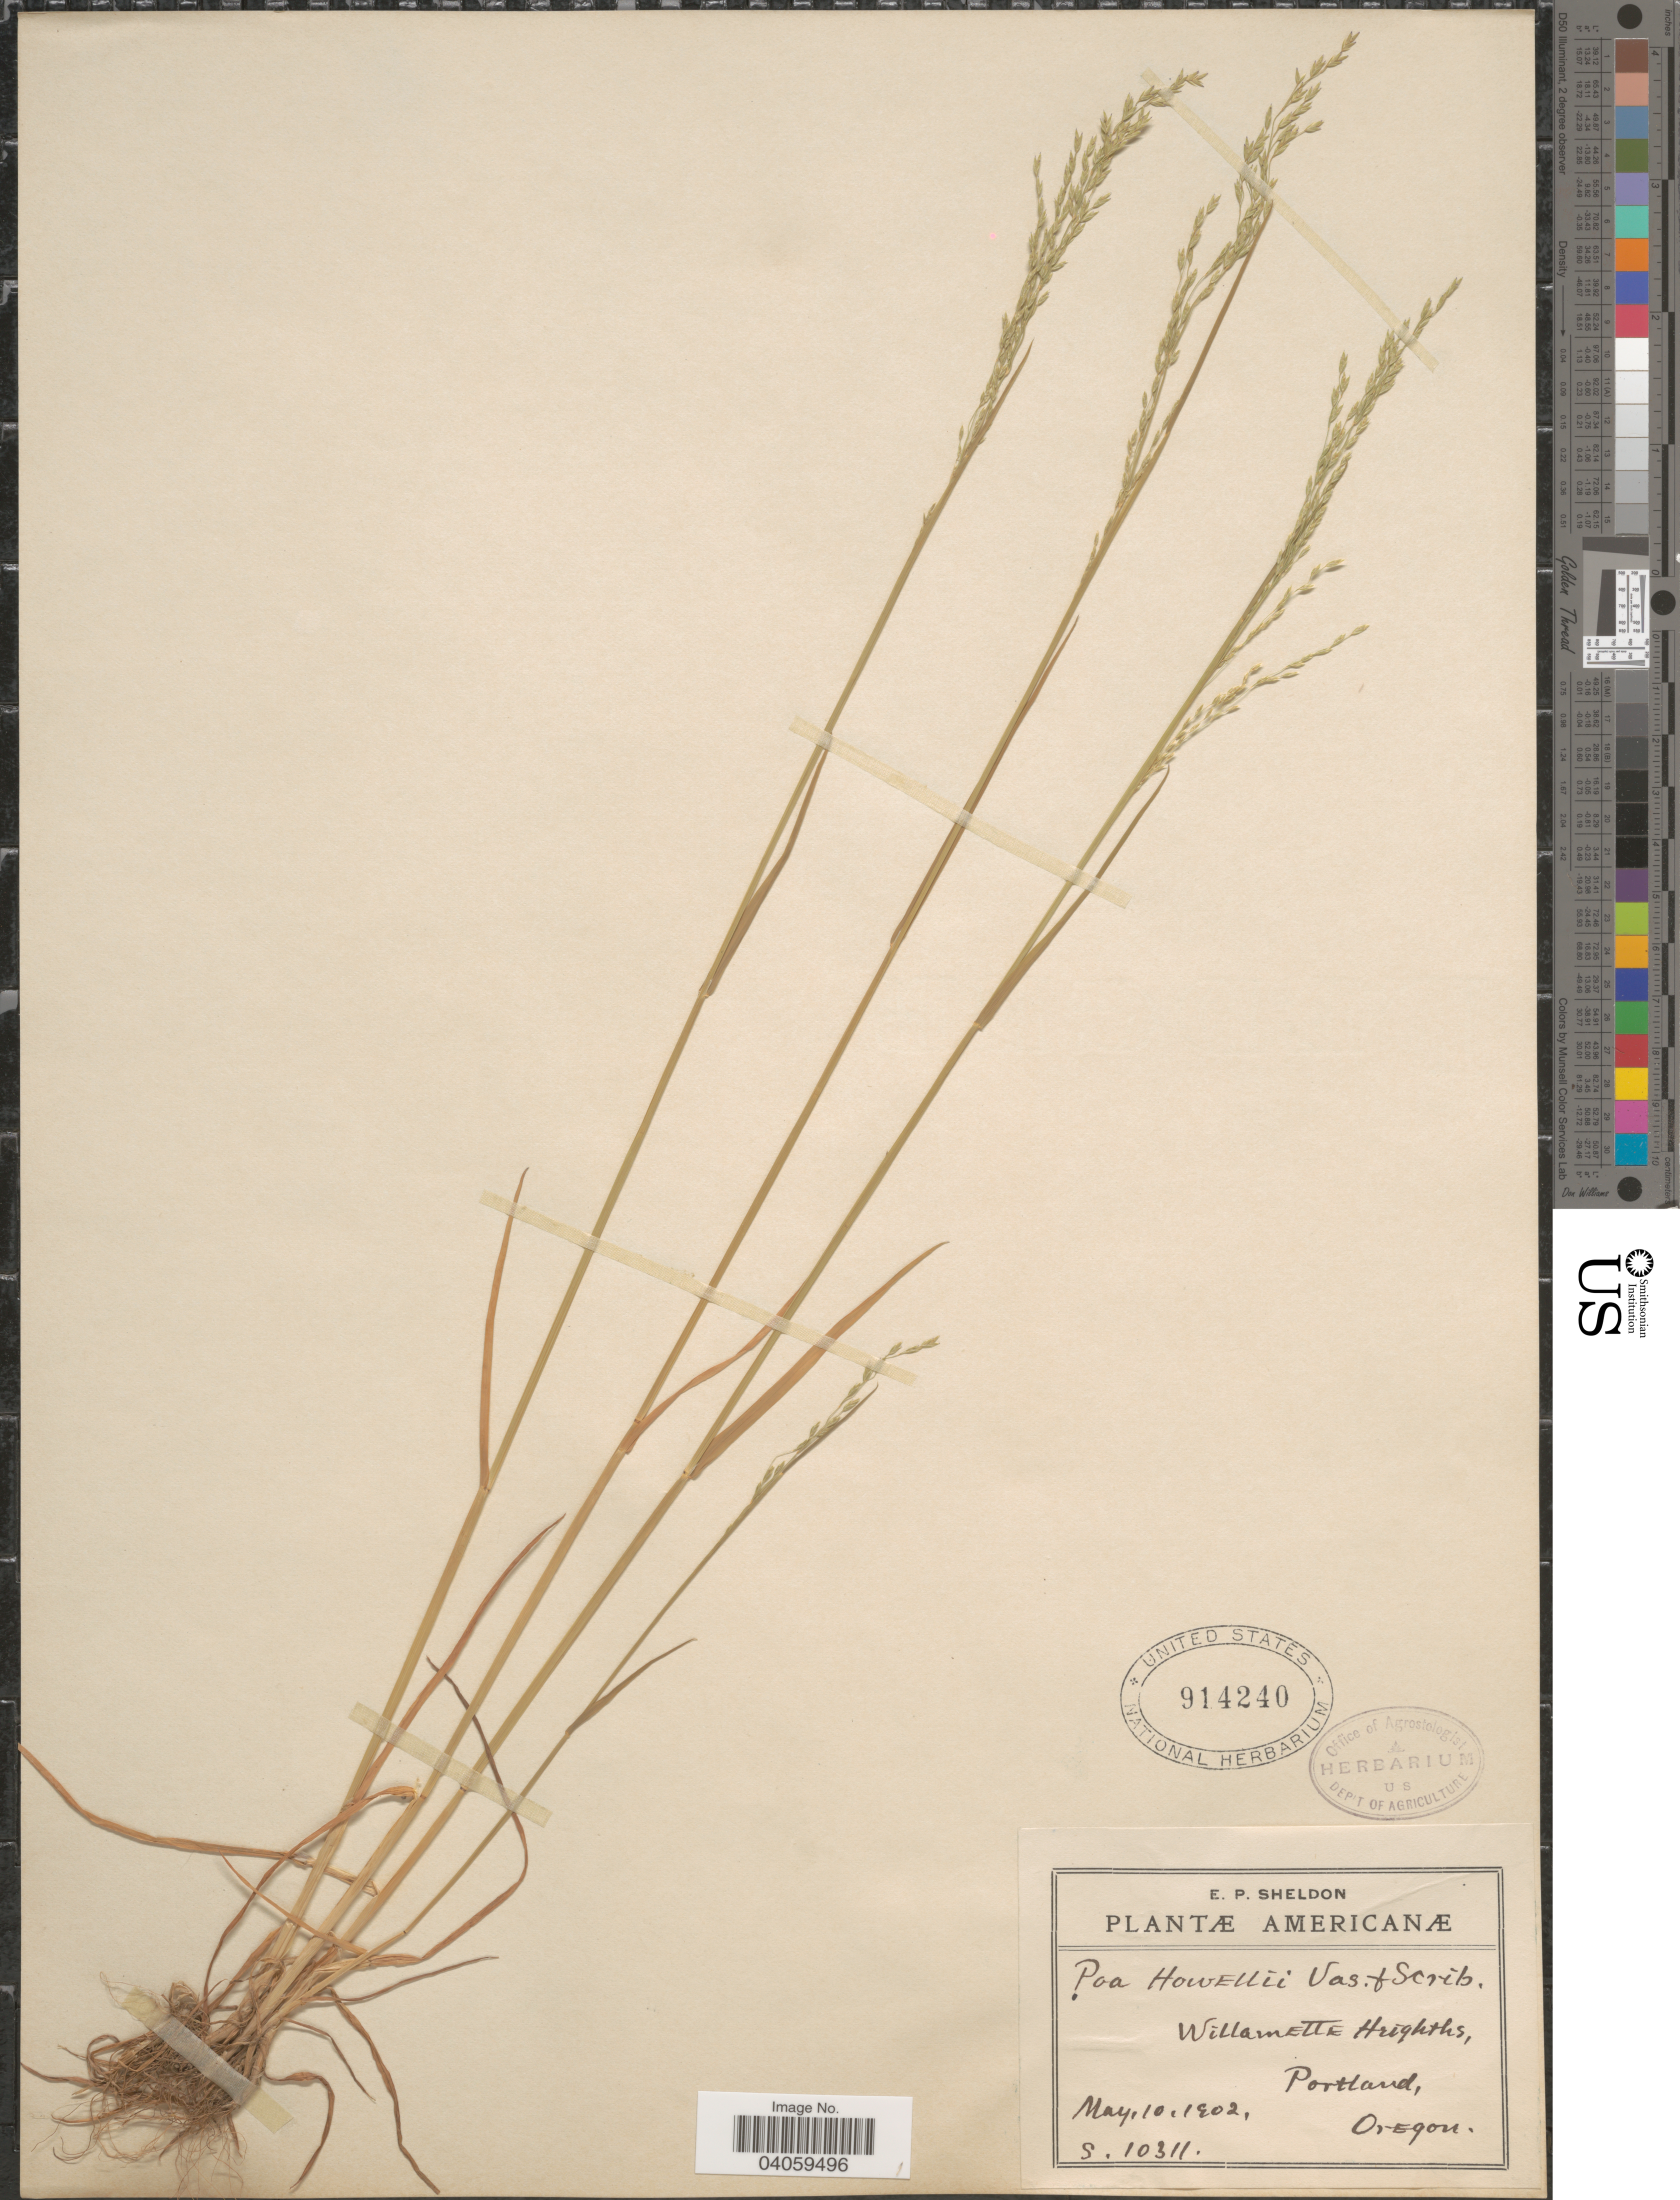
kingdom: Plantae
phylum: Tracheophyta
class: Liliopsida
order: Poales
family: Poaceae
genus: Poa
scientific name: Poa howellii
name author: Vasey & Scribn.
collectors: E. P. Sheldon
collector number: S10311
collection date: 1902-05-10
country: United States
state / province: Oregon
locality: Willamette Heighths, Portland.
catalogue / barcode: US 914240